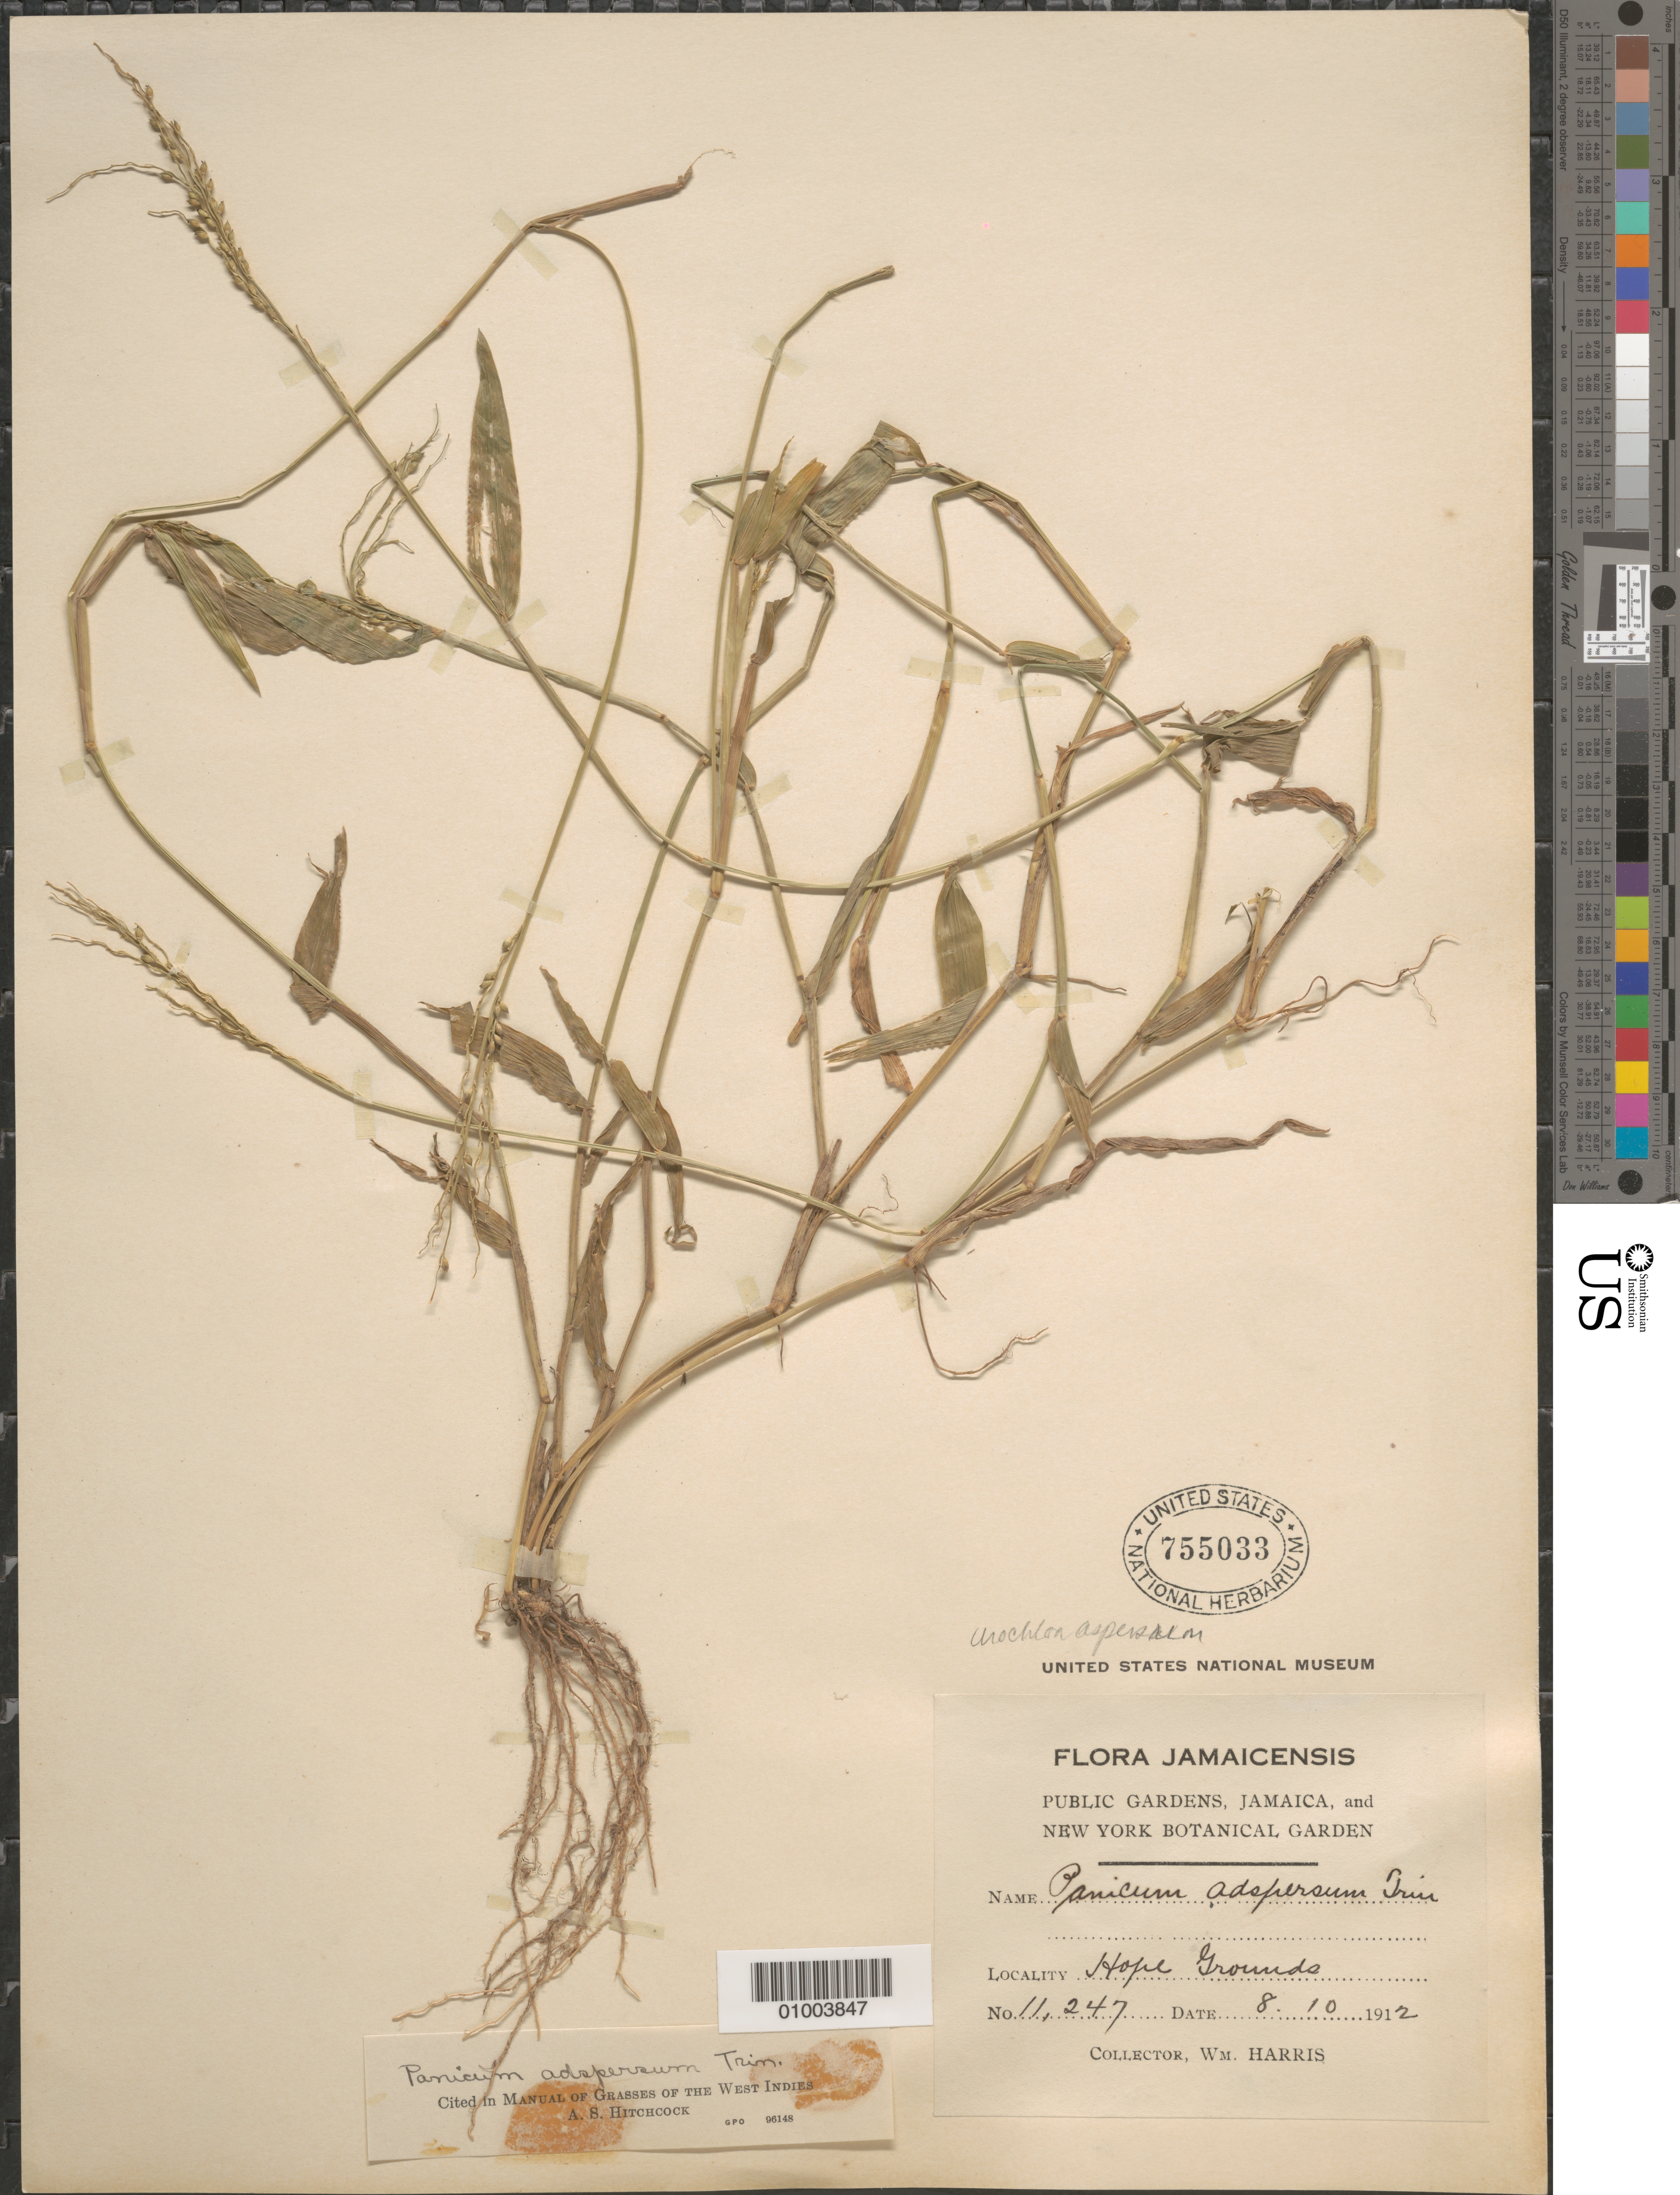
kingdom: Plantae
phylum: Tracheophyta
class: Liliopsida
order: Poales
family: Poaceae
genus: Urochloa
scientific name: Urochloa adspersa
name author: (Trin.) R.D. Webster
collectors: W. H. Harris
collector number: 11247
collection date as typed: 08 Oct 1912 or 10 Aug 1912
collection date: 1912-08-10 or 1912-10-08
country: Jamaica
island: Jamaica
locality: Hope Grounds.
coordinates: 0 N, 0 E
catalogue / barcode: US 755033